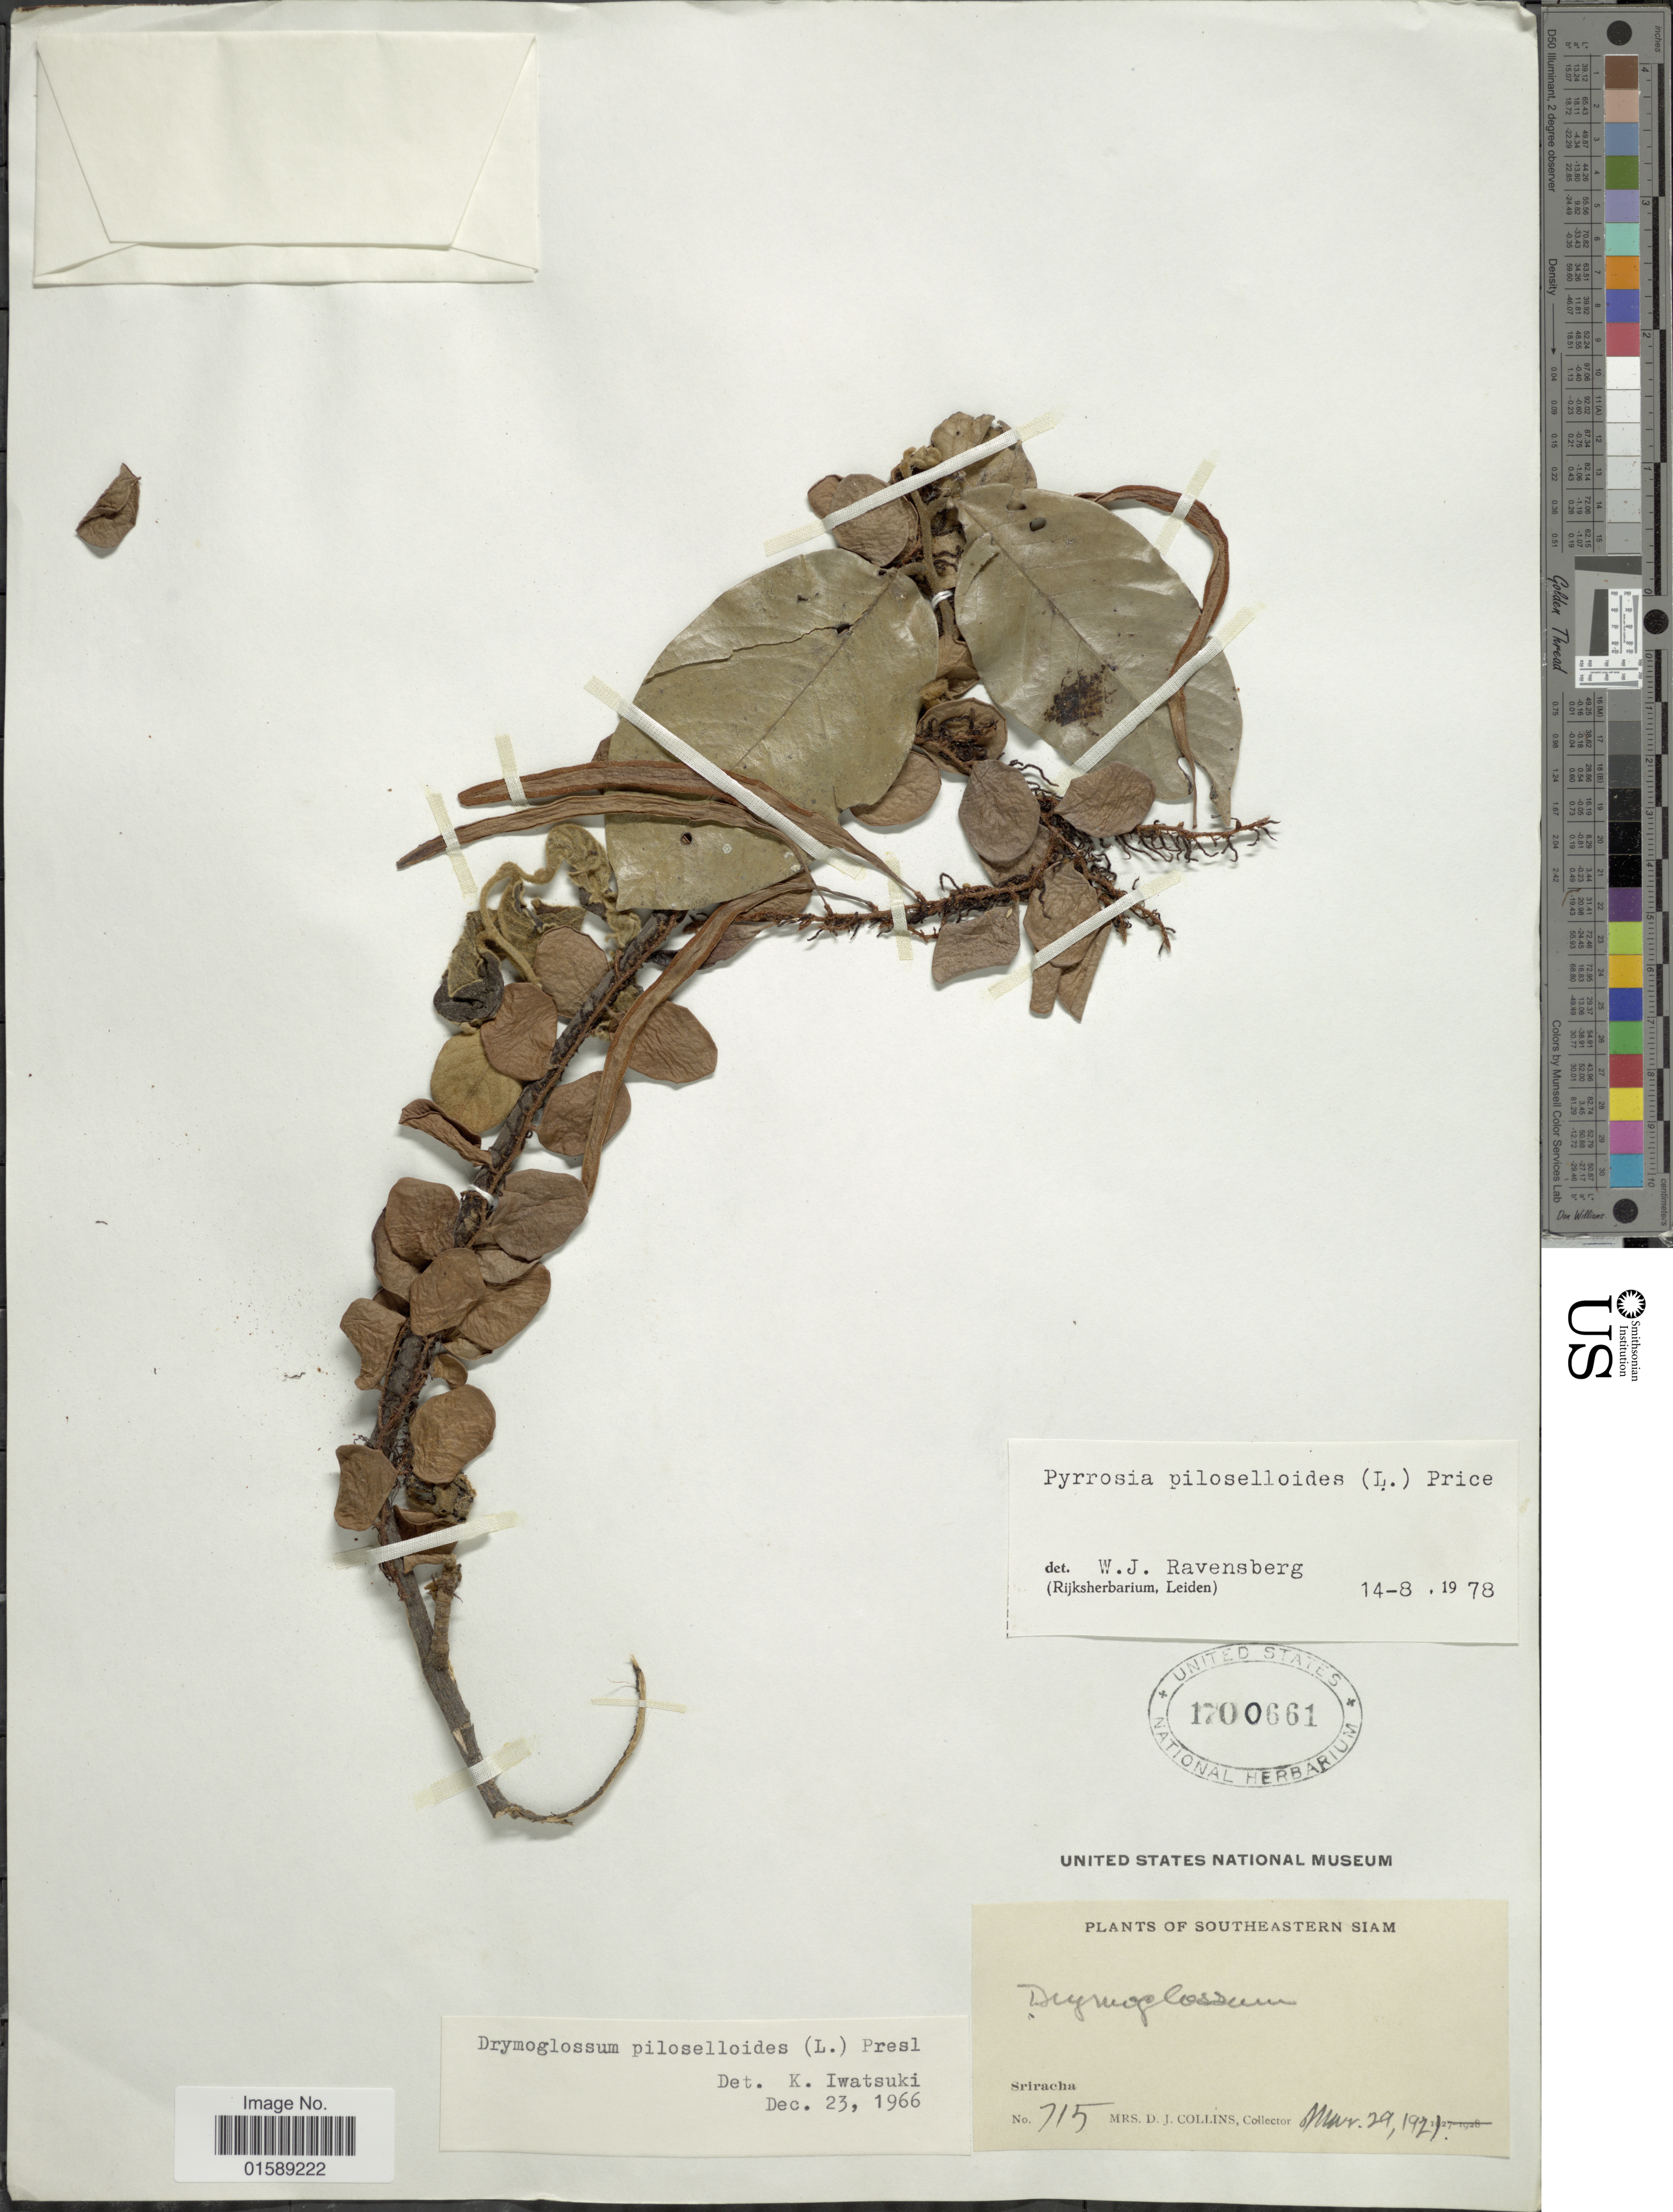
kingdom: Plantae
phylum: Tracheophyta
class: Polypodiopsida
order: Polypodiales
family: Polypodiaceae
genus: Pyrrosia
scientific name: Pyrrosia piloselloides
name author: (L.) M.G. Price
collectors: Mrs. D. J. Collins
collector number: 715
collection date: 1921-03-29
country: Thailand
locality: Southeastern Siam, Sriracha.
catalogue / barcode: US 1700661